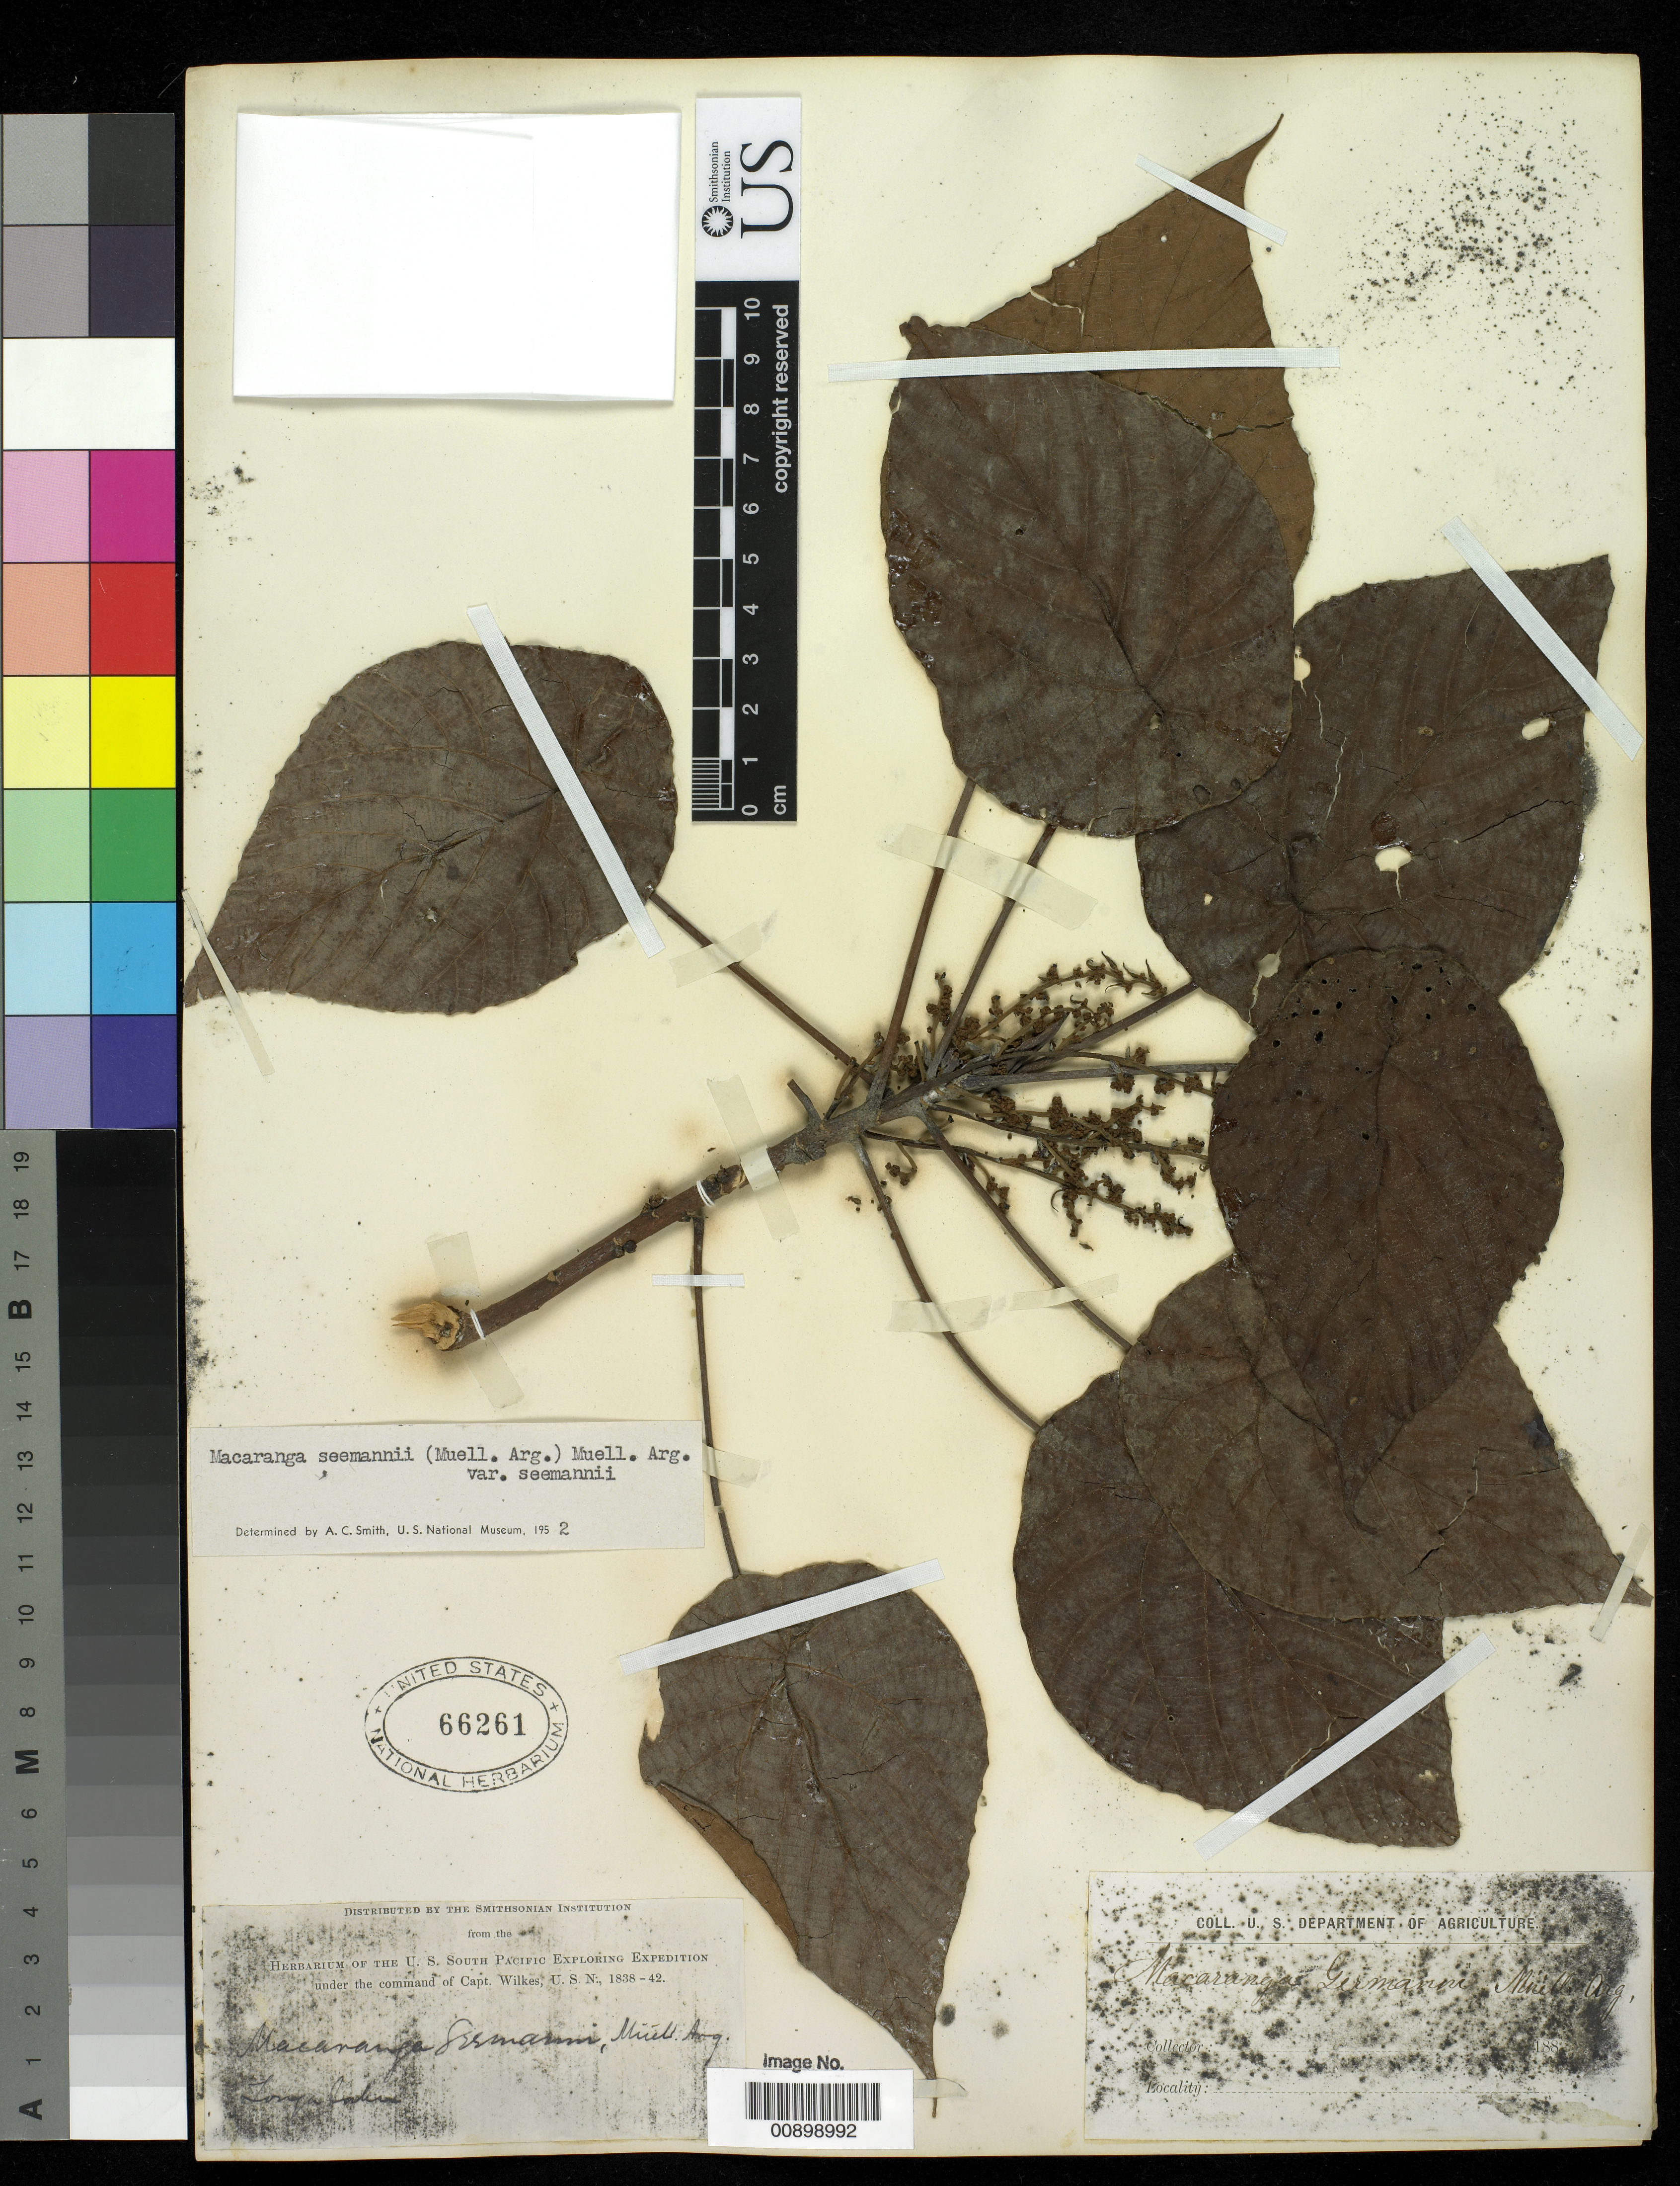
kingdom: Plantae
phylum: Tracheophyta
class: Magnoliopsida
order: Malpighiales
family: Euphorbiaceae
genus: Macaranga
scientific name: Macaranga seemannii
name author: (Müll. Arg.) Müll. Arg.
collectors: Wilkes Explor. Exped.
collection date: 1838/1842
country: Tonga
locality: Tonga Islds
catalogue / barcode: US 66261